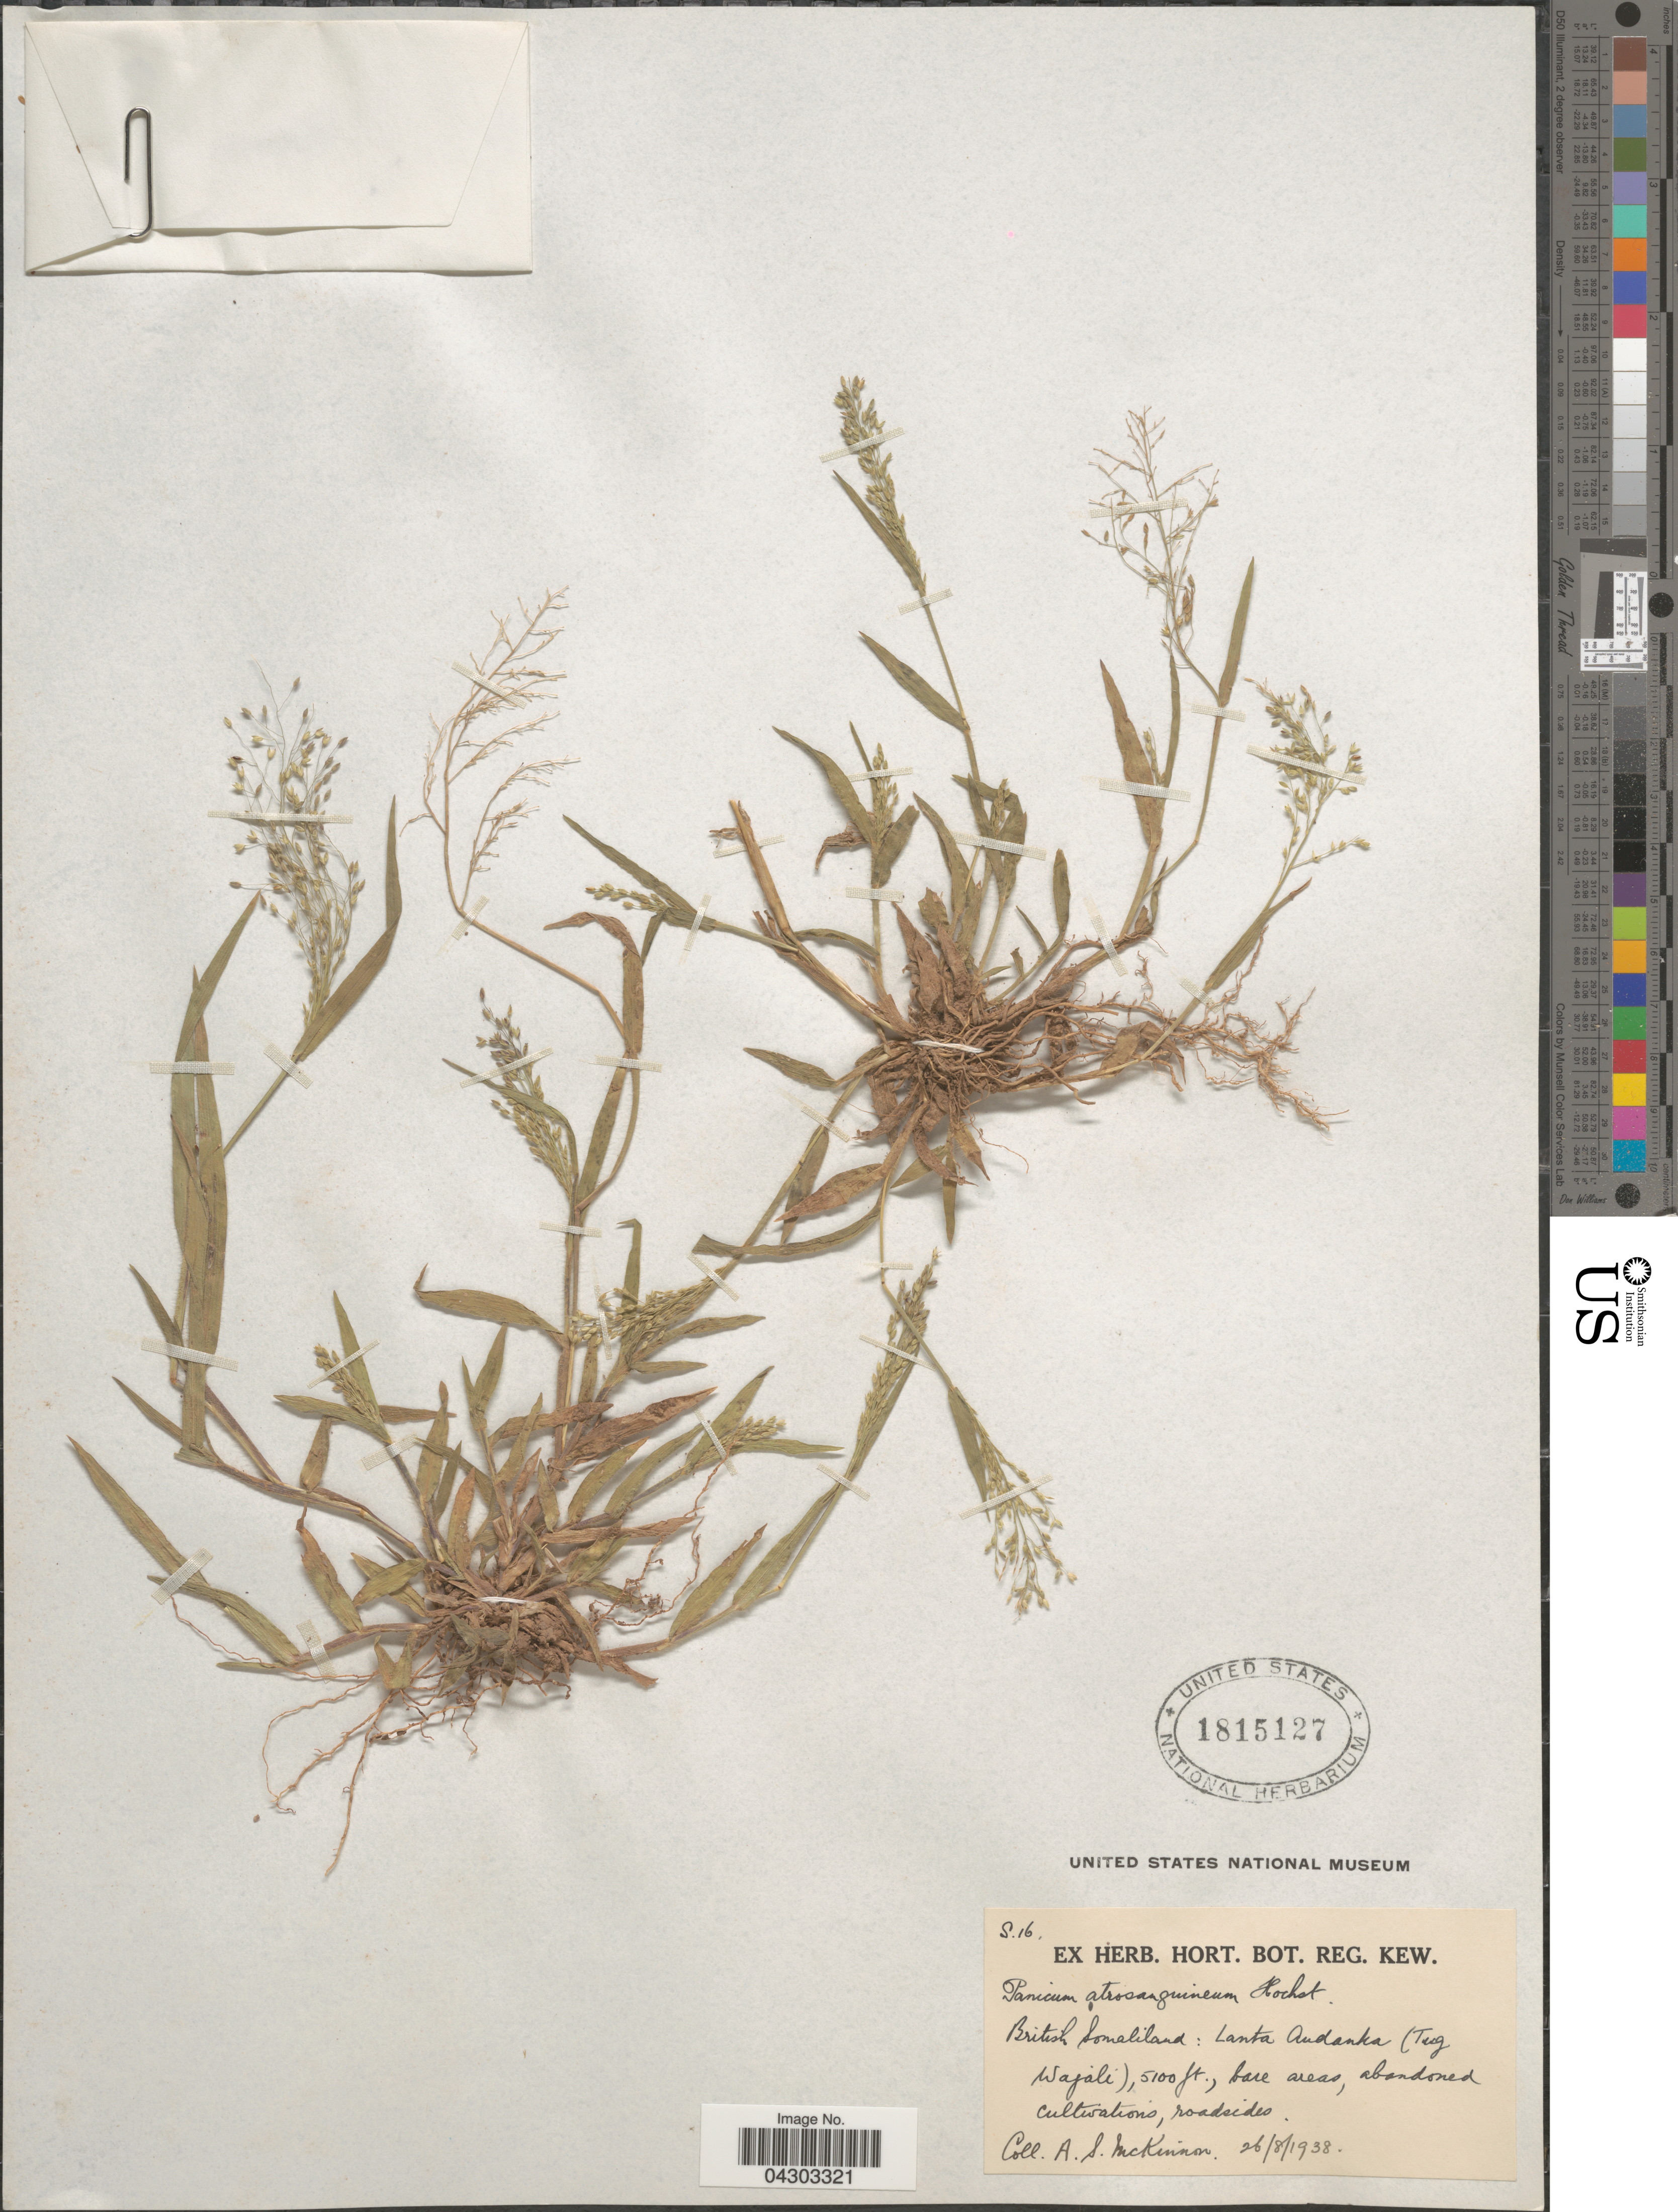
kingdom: Plantae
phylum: Tracheophyta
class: Liliopsida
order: Poales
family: Poaceae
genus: Panicum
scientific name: Panicum austroasiaticum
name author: Ohwi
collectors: A. Mckinnon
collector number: S16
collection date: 1938-08-26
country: Somalia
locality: British Somaliland: Lanta Audanka (Tug Wajali).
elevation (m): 1554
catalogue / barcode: US 1815127